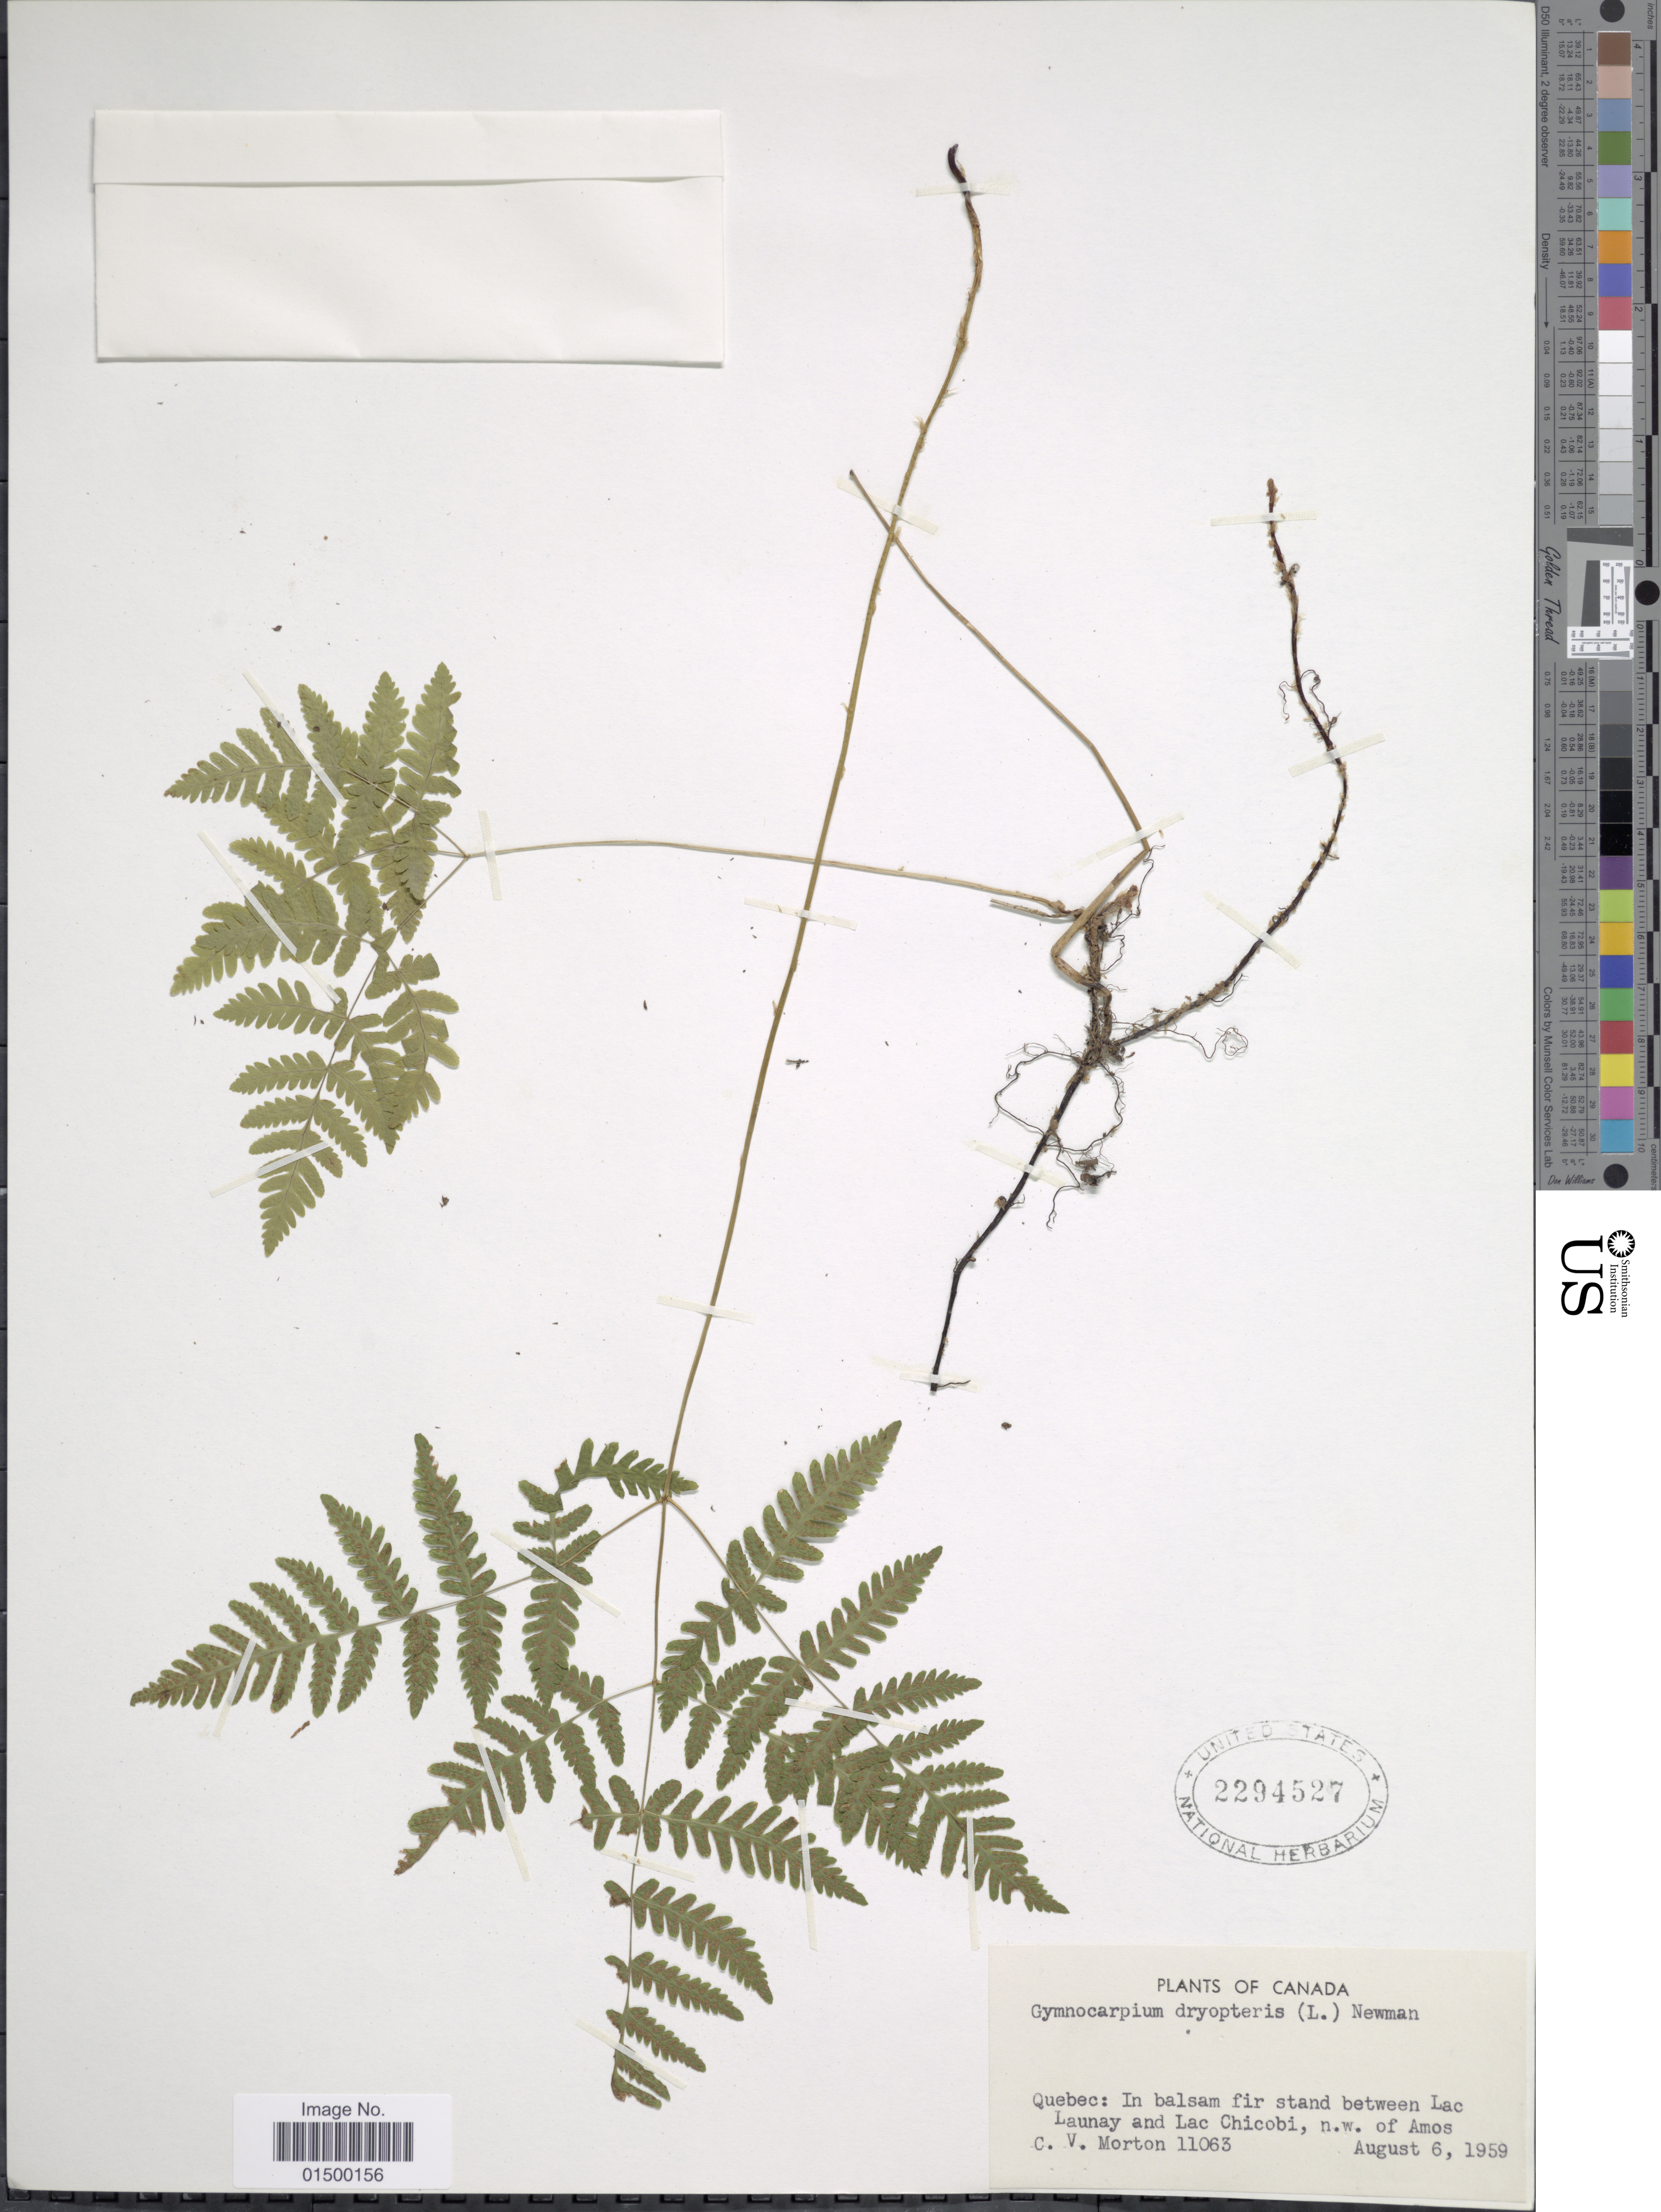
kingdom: Plantae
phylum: Tracheophyta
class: Polypodiopsida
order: Polypodiales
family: Cystopteridaceae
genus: Gymnocarpium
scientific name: Gymnocarpium disjunctum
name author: (Rupr.) Ching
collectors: C. V. Morton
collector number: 11063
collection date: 1959-08-06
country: Canada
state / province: Quebec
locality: Quebec: In balsam fir stand between Lac Launay and Lac Chicobi, n.w. of Amos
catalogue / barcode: US 2294527